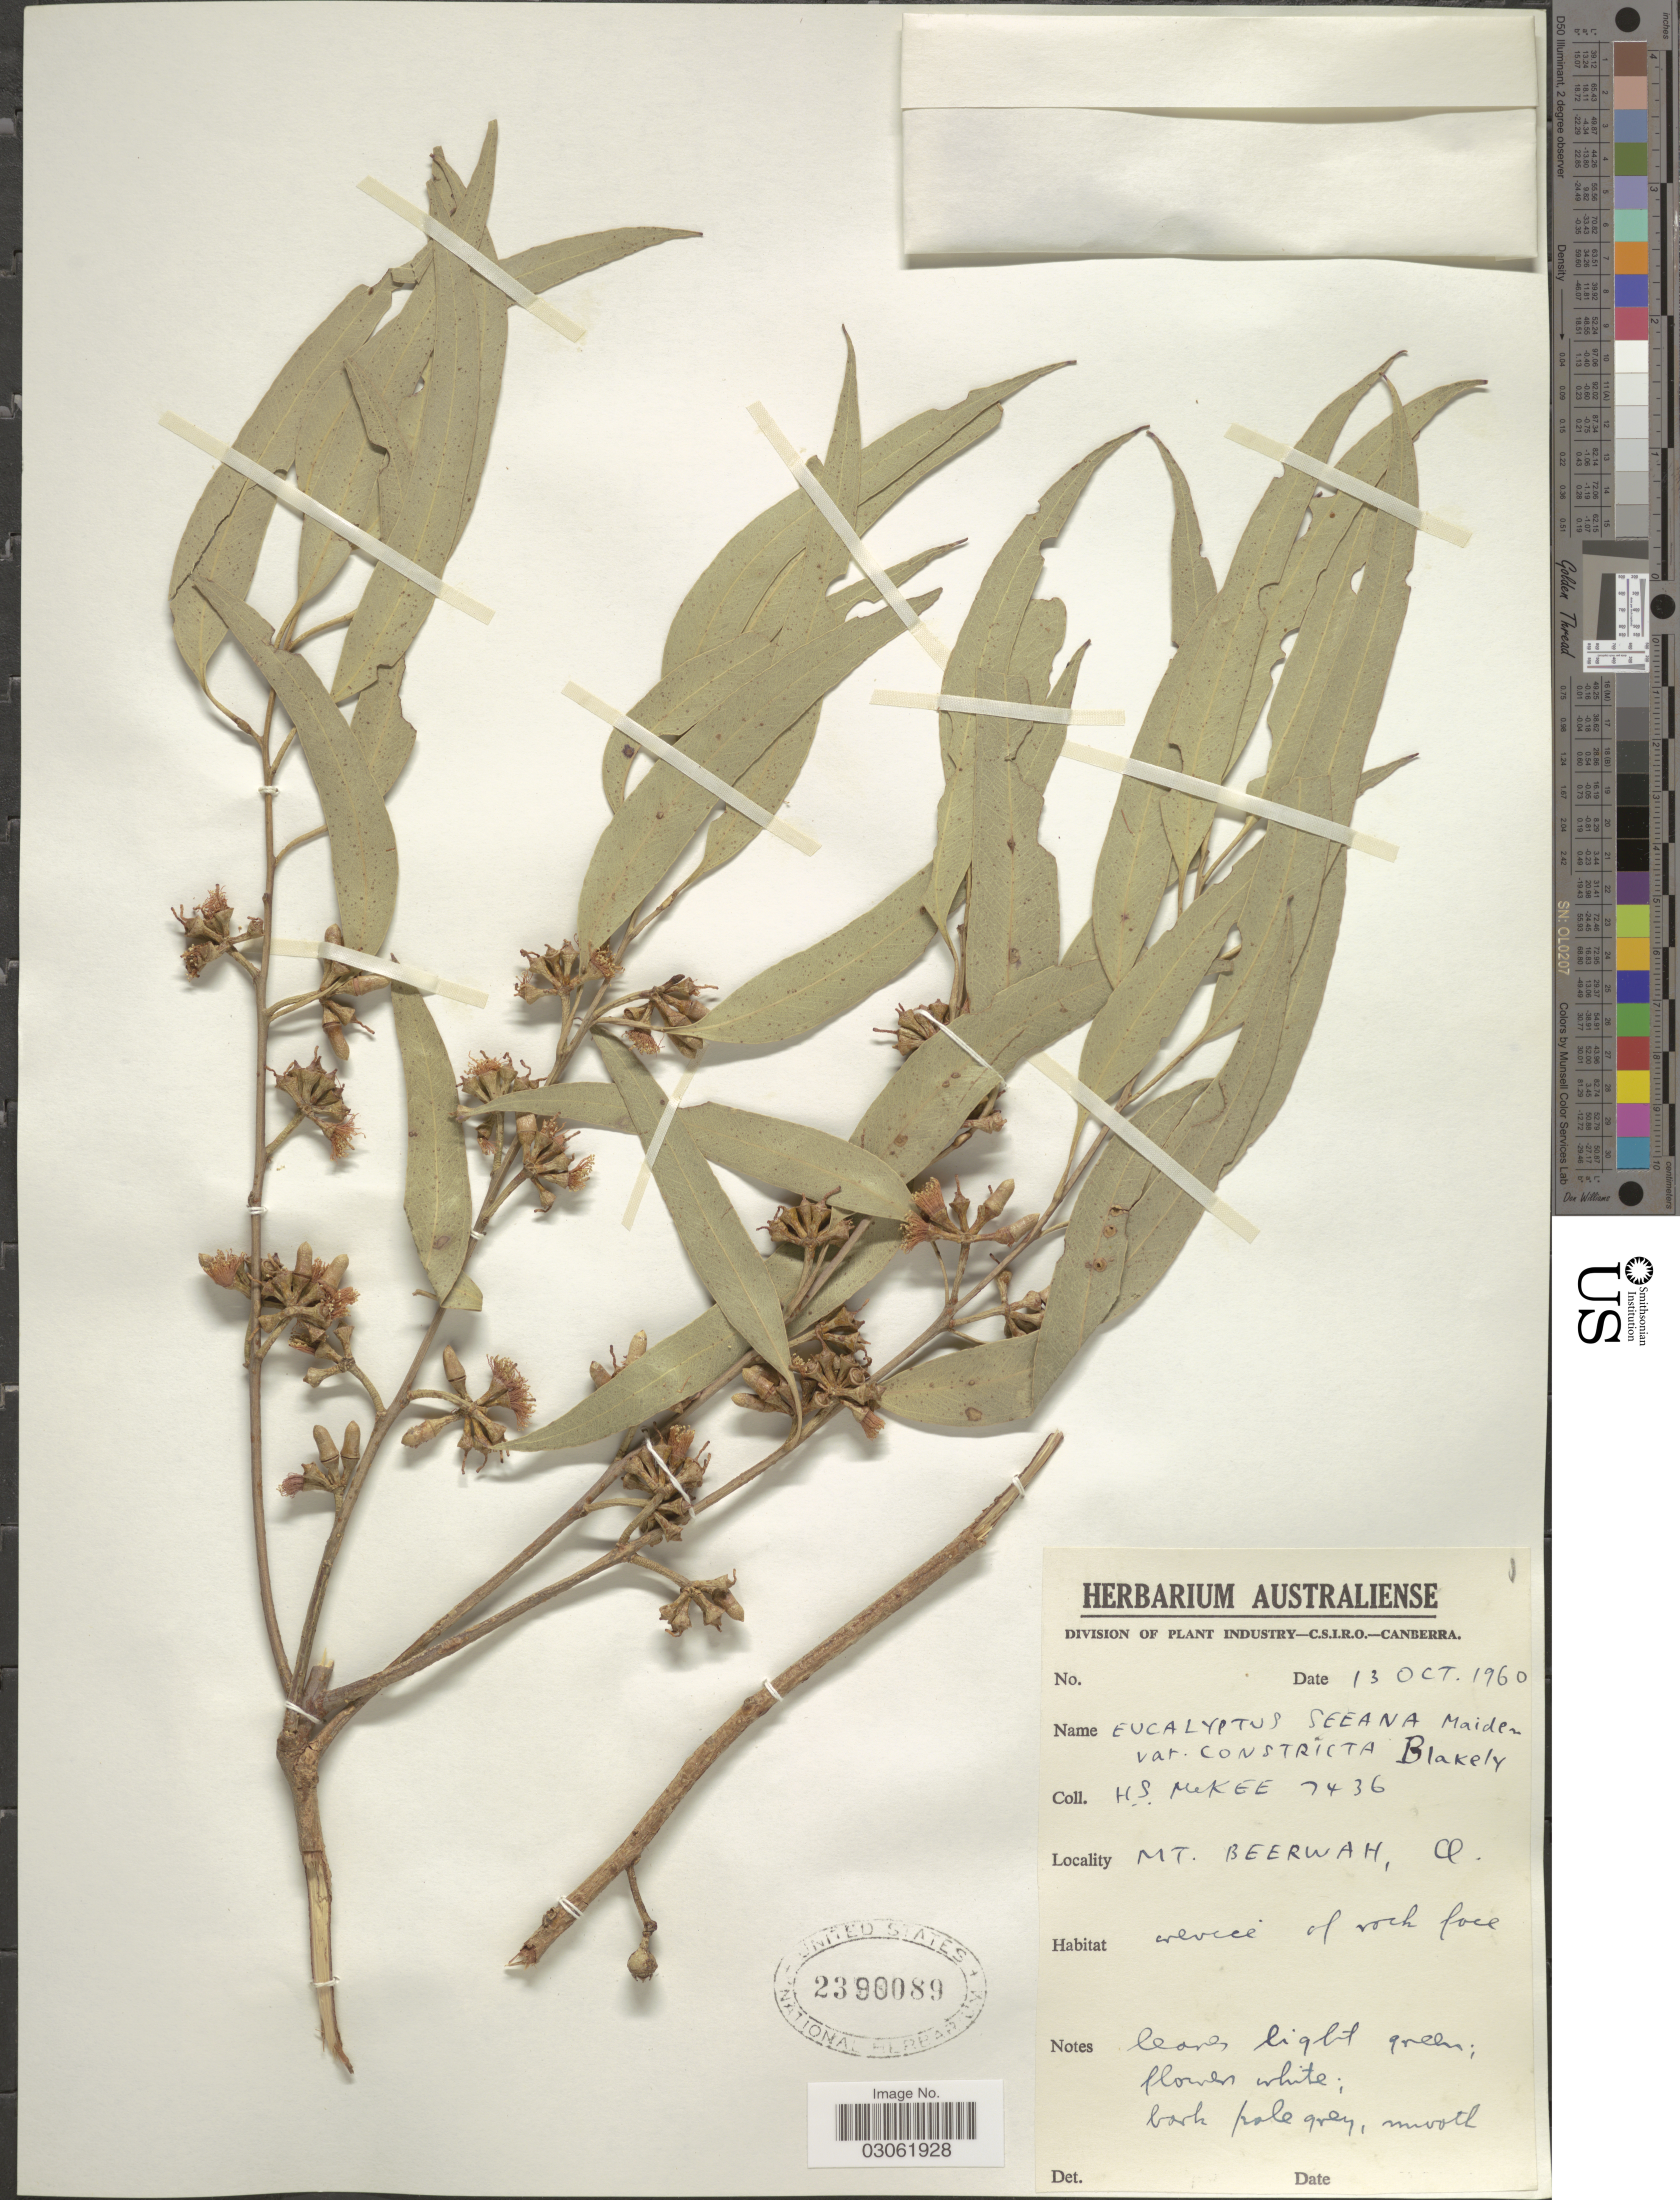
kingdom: Plantae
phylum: Tracheophyta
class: Magnoliopsida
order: Myrtales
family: Myrtaceae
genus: Eucalyptus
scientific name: Eucalyptus seeana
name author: Maiden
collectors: H. S. McKee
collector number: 7436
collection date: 1960-10-13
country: Australia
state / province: Queensland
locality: Mt. Beerwah.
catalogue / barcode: US 2390089